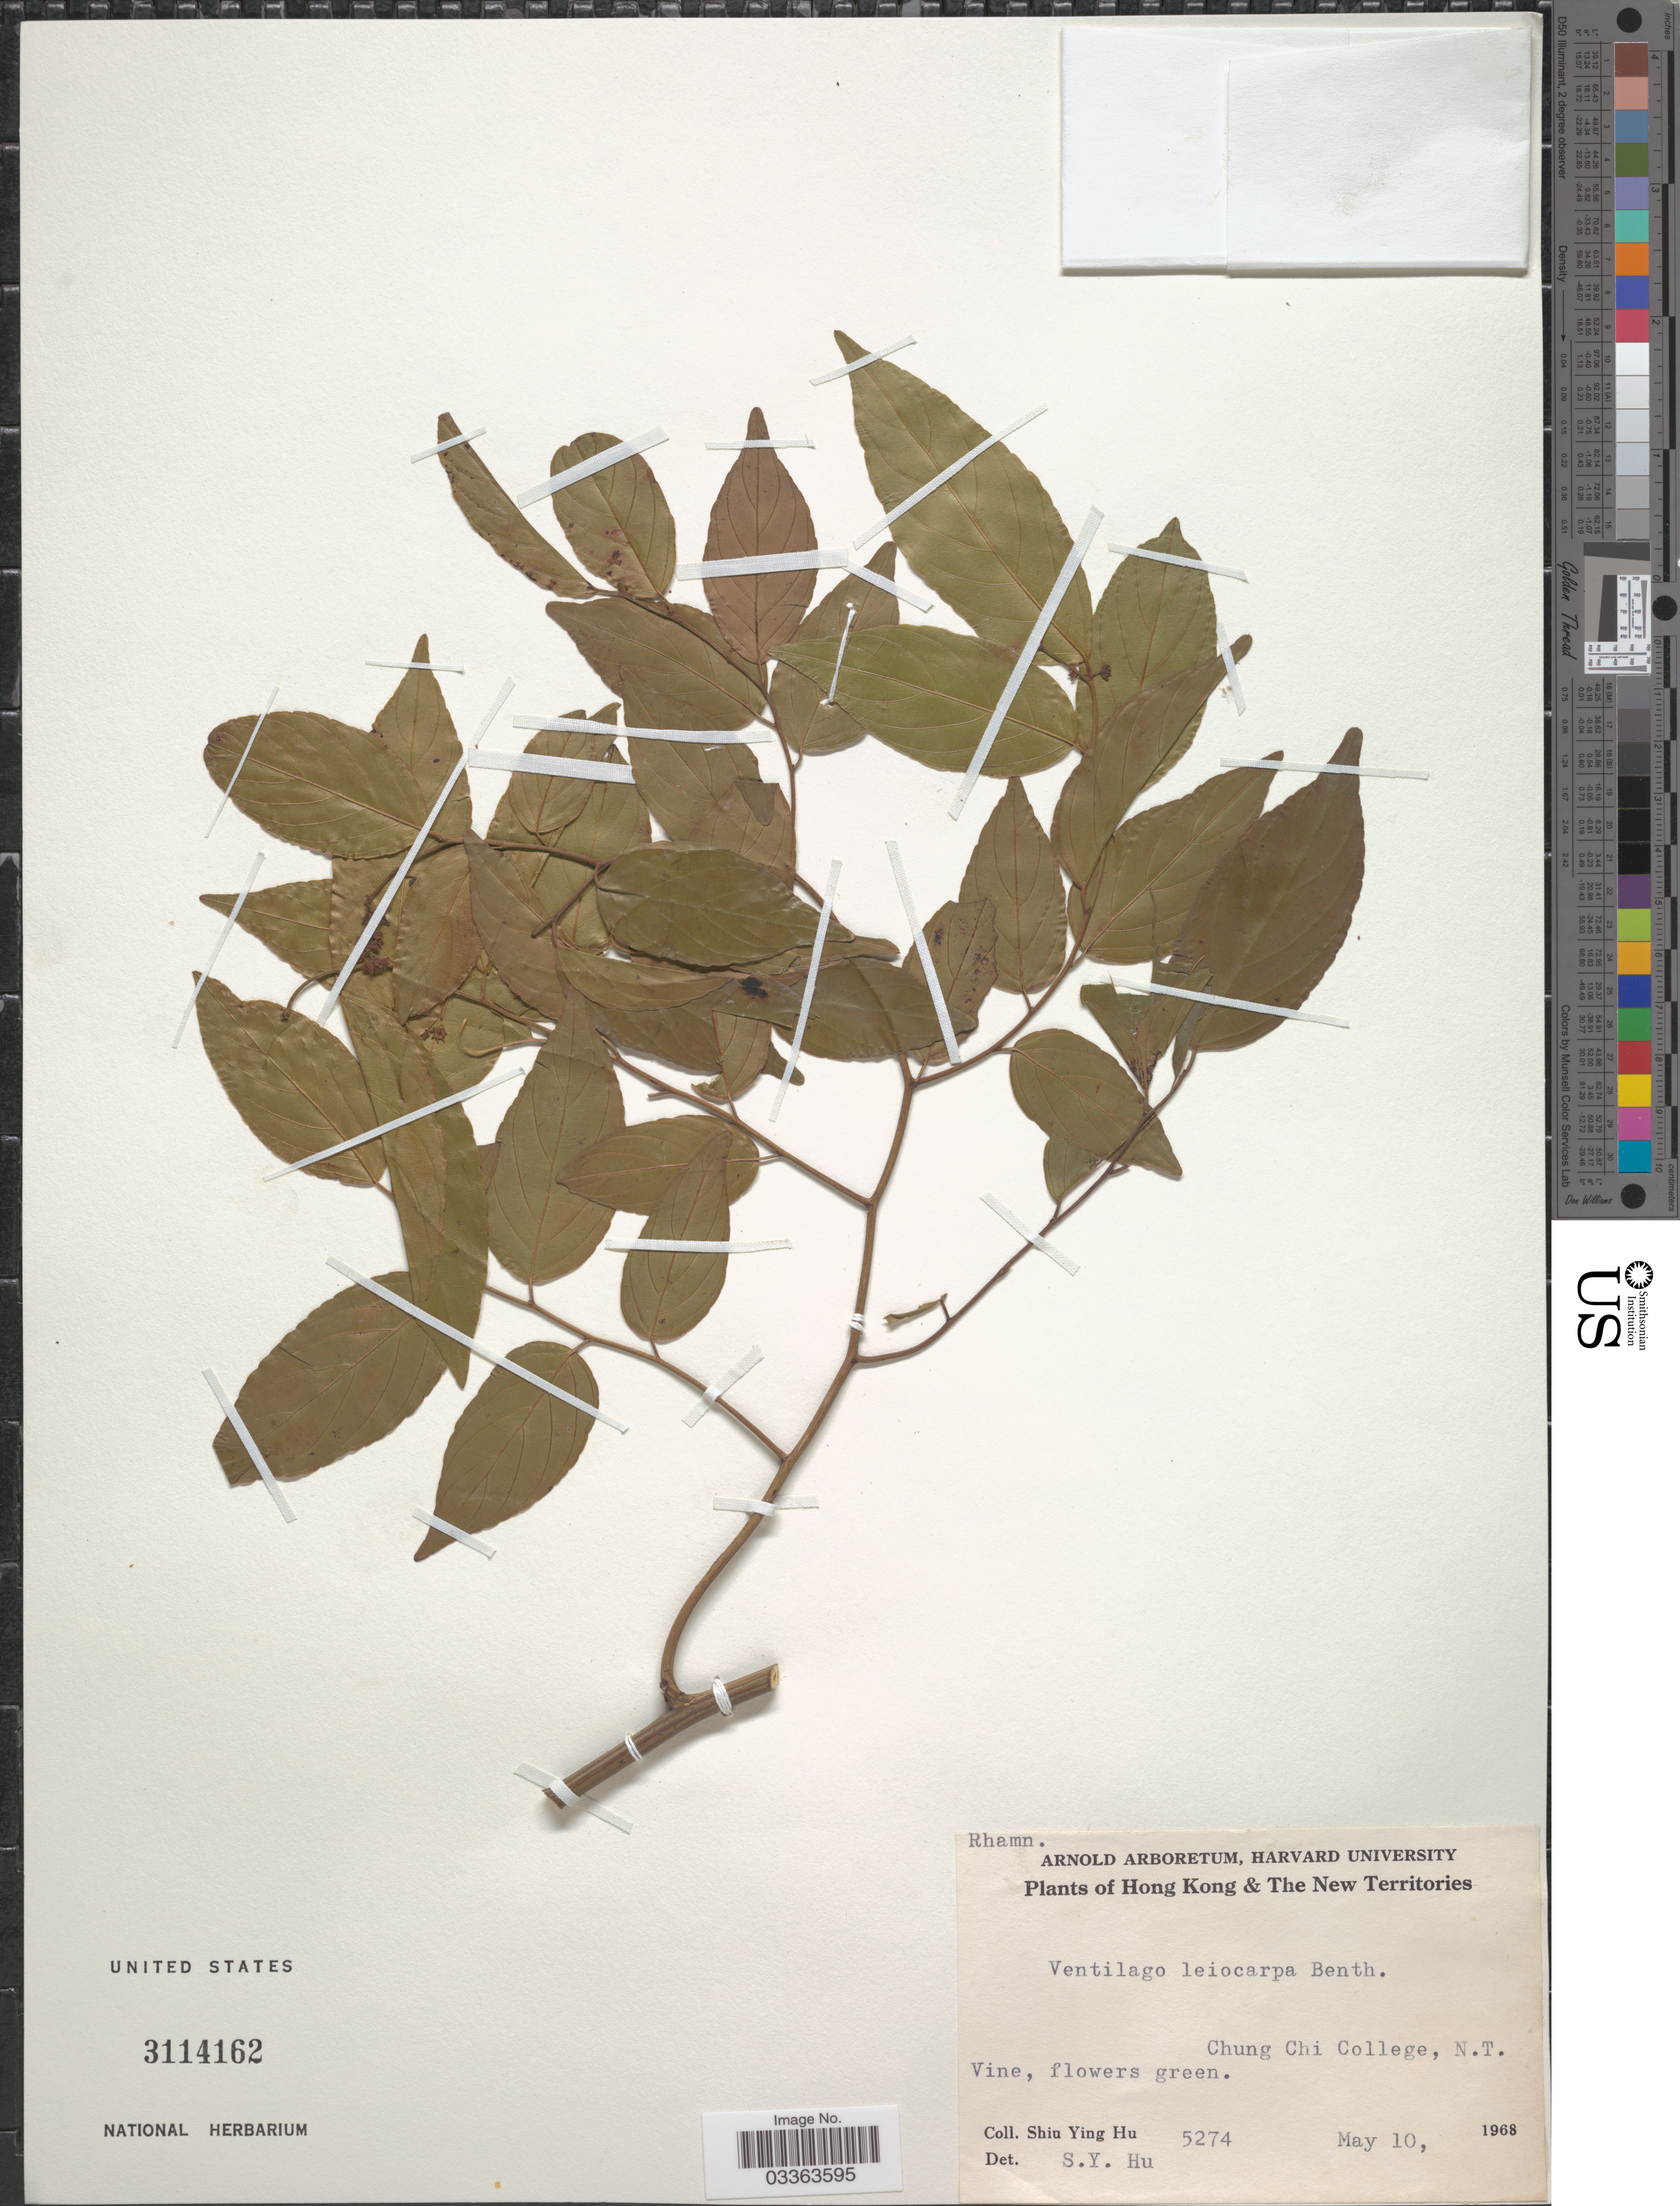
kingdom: Plantae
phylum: Tracheophyta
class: Magnoliopsida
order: Rosales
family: Rhamnaceae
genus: Ventilago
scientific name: Ventilago leiocarpa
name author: Benth.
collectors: S. Y. Hu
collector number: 5274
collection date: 1968-05-10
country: China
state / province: Hong Kong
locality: The New Territories. Chung Chi College, N.T.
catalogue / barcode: US 3114162